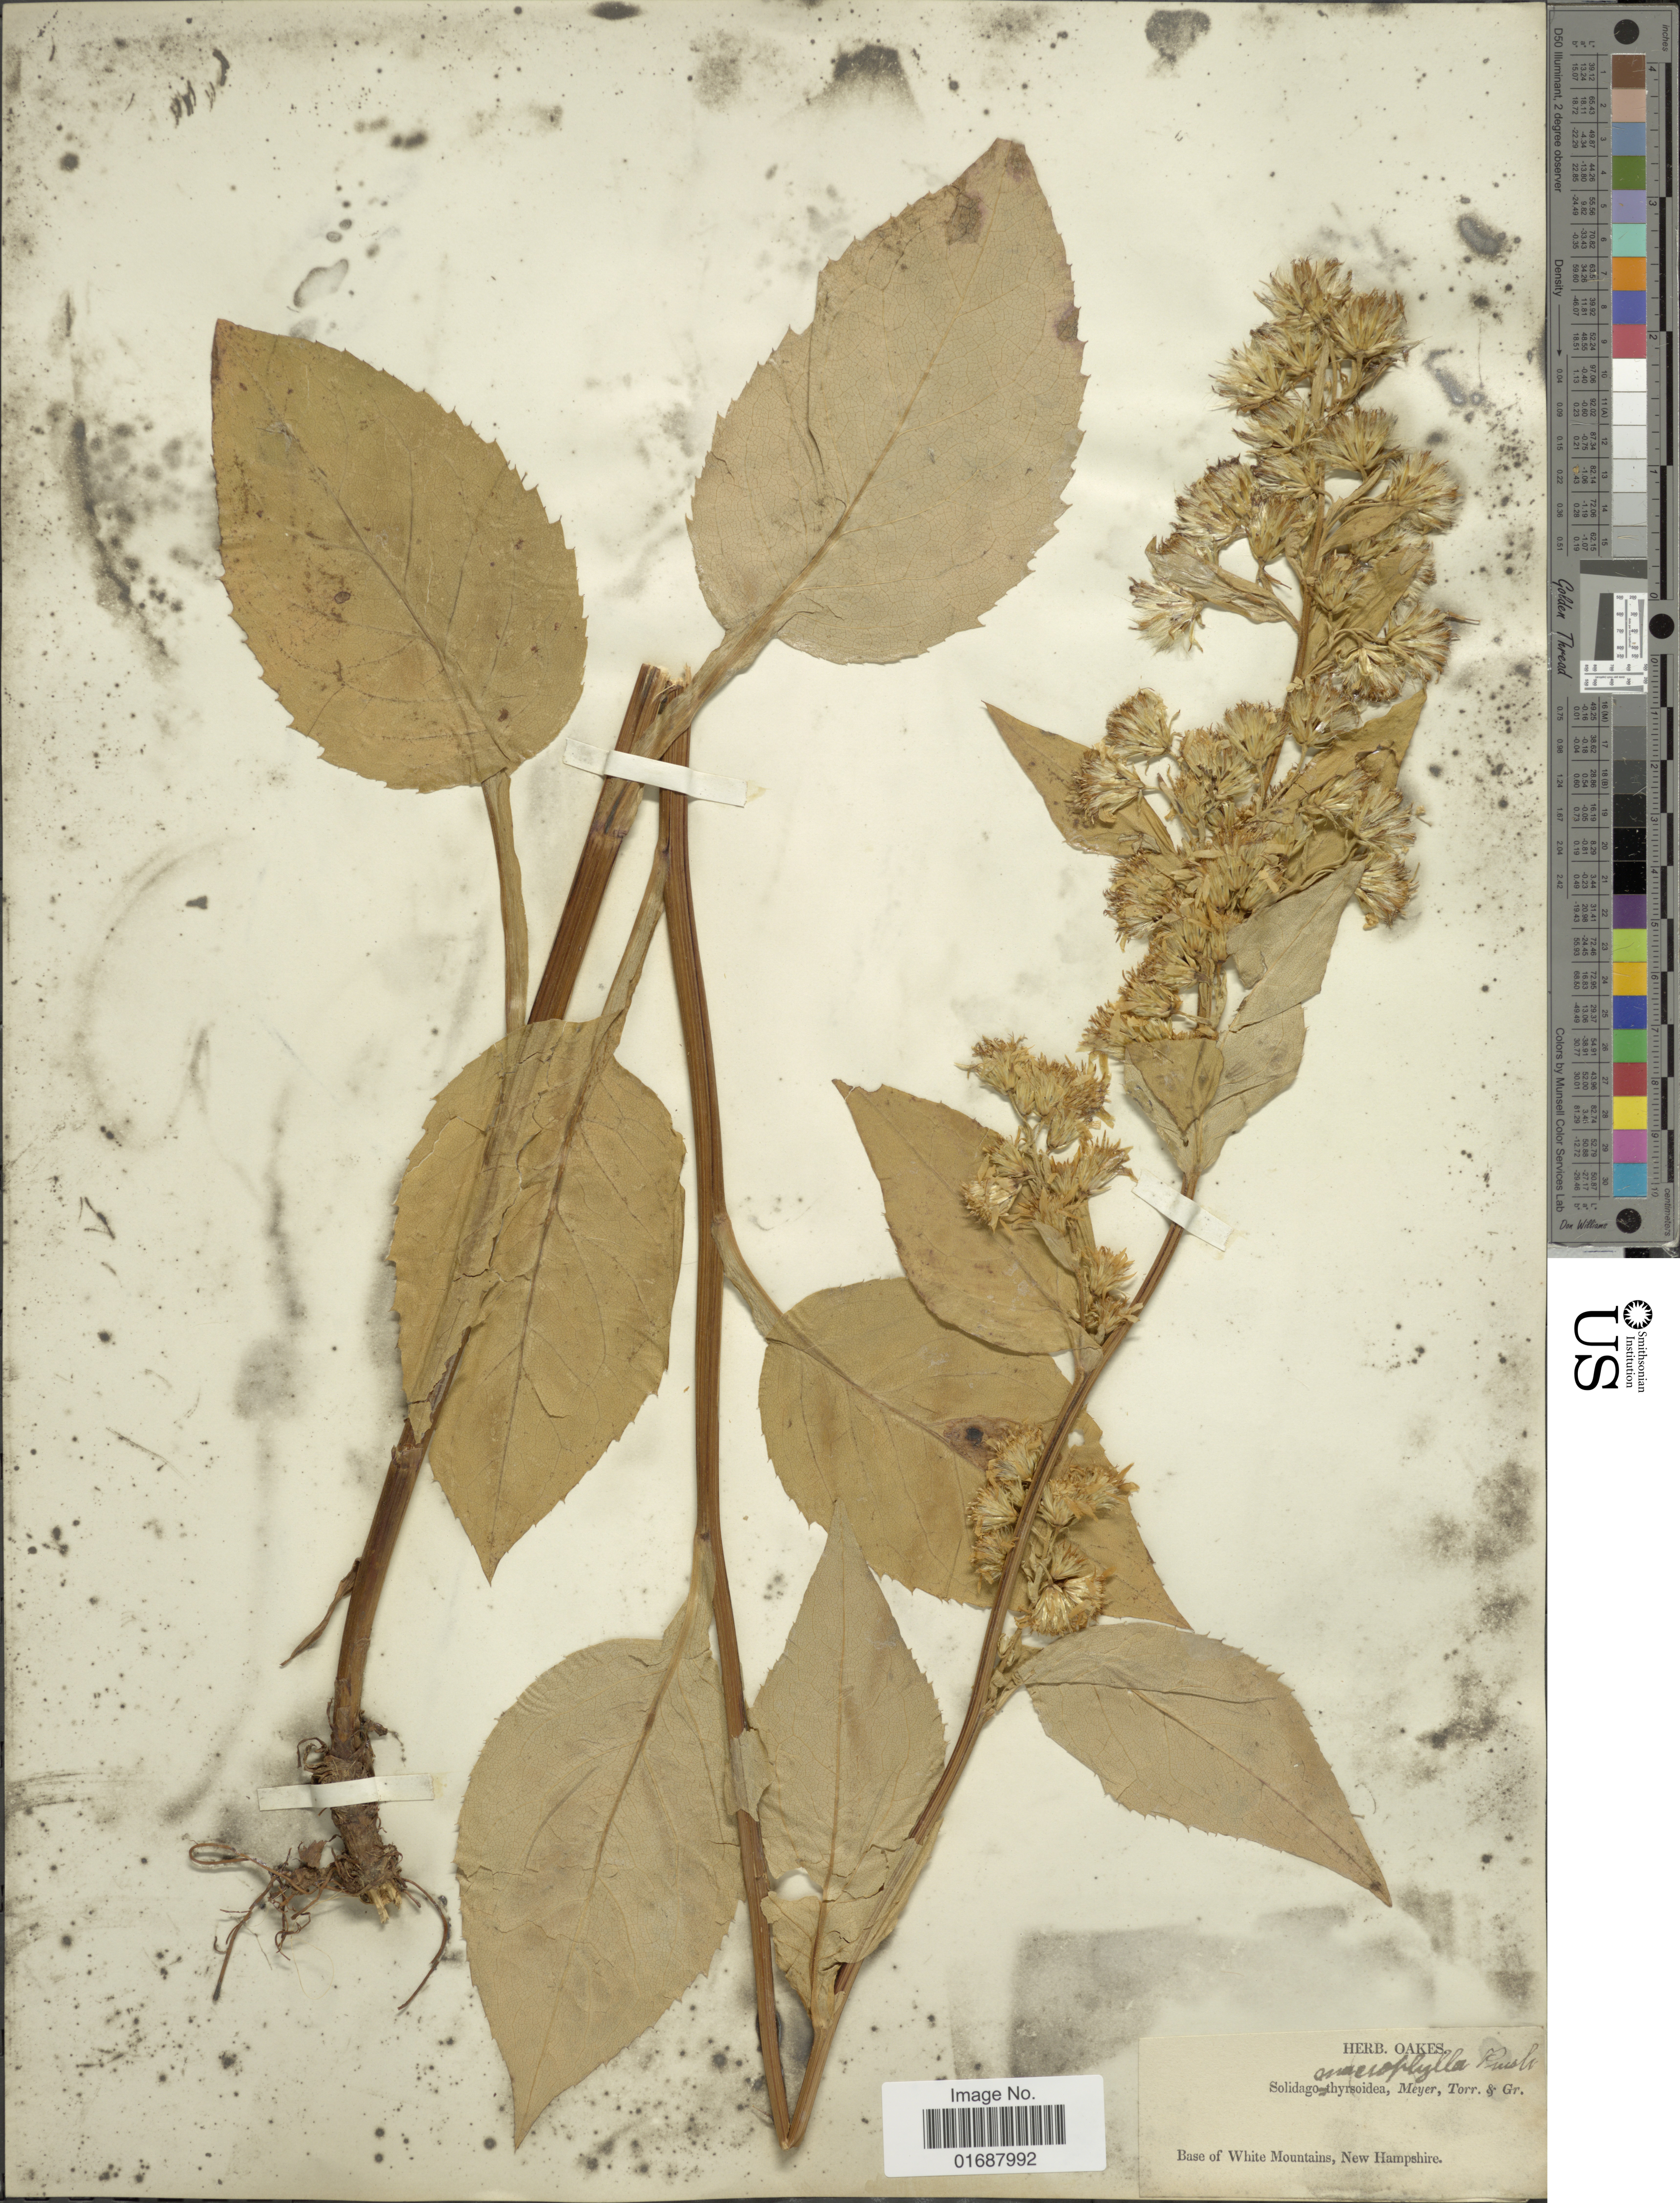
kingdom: Plantae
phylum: Tracheophyta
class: Magnoliopsida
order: Asterales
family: Asteraceae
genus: Solidago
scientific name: Solidago macrophylla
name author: Banks ex Pursh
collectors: ex herb. Oakes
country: United States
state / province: New Hampshire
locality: Base of White Mountains, New Hampshire.